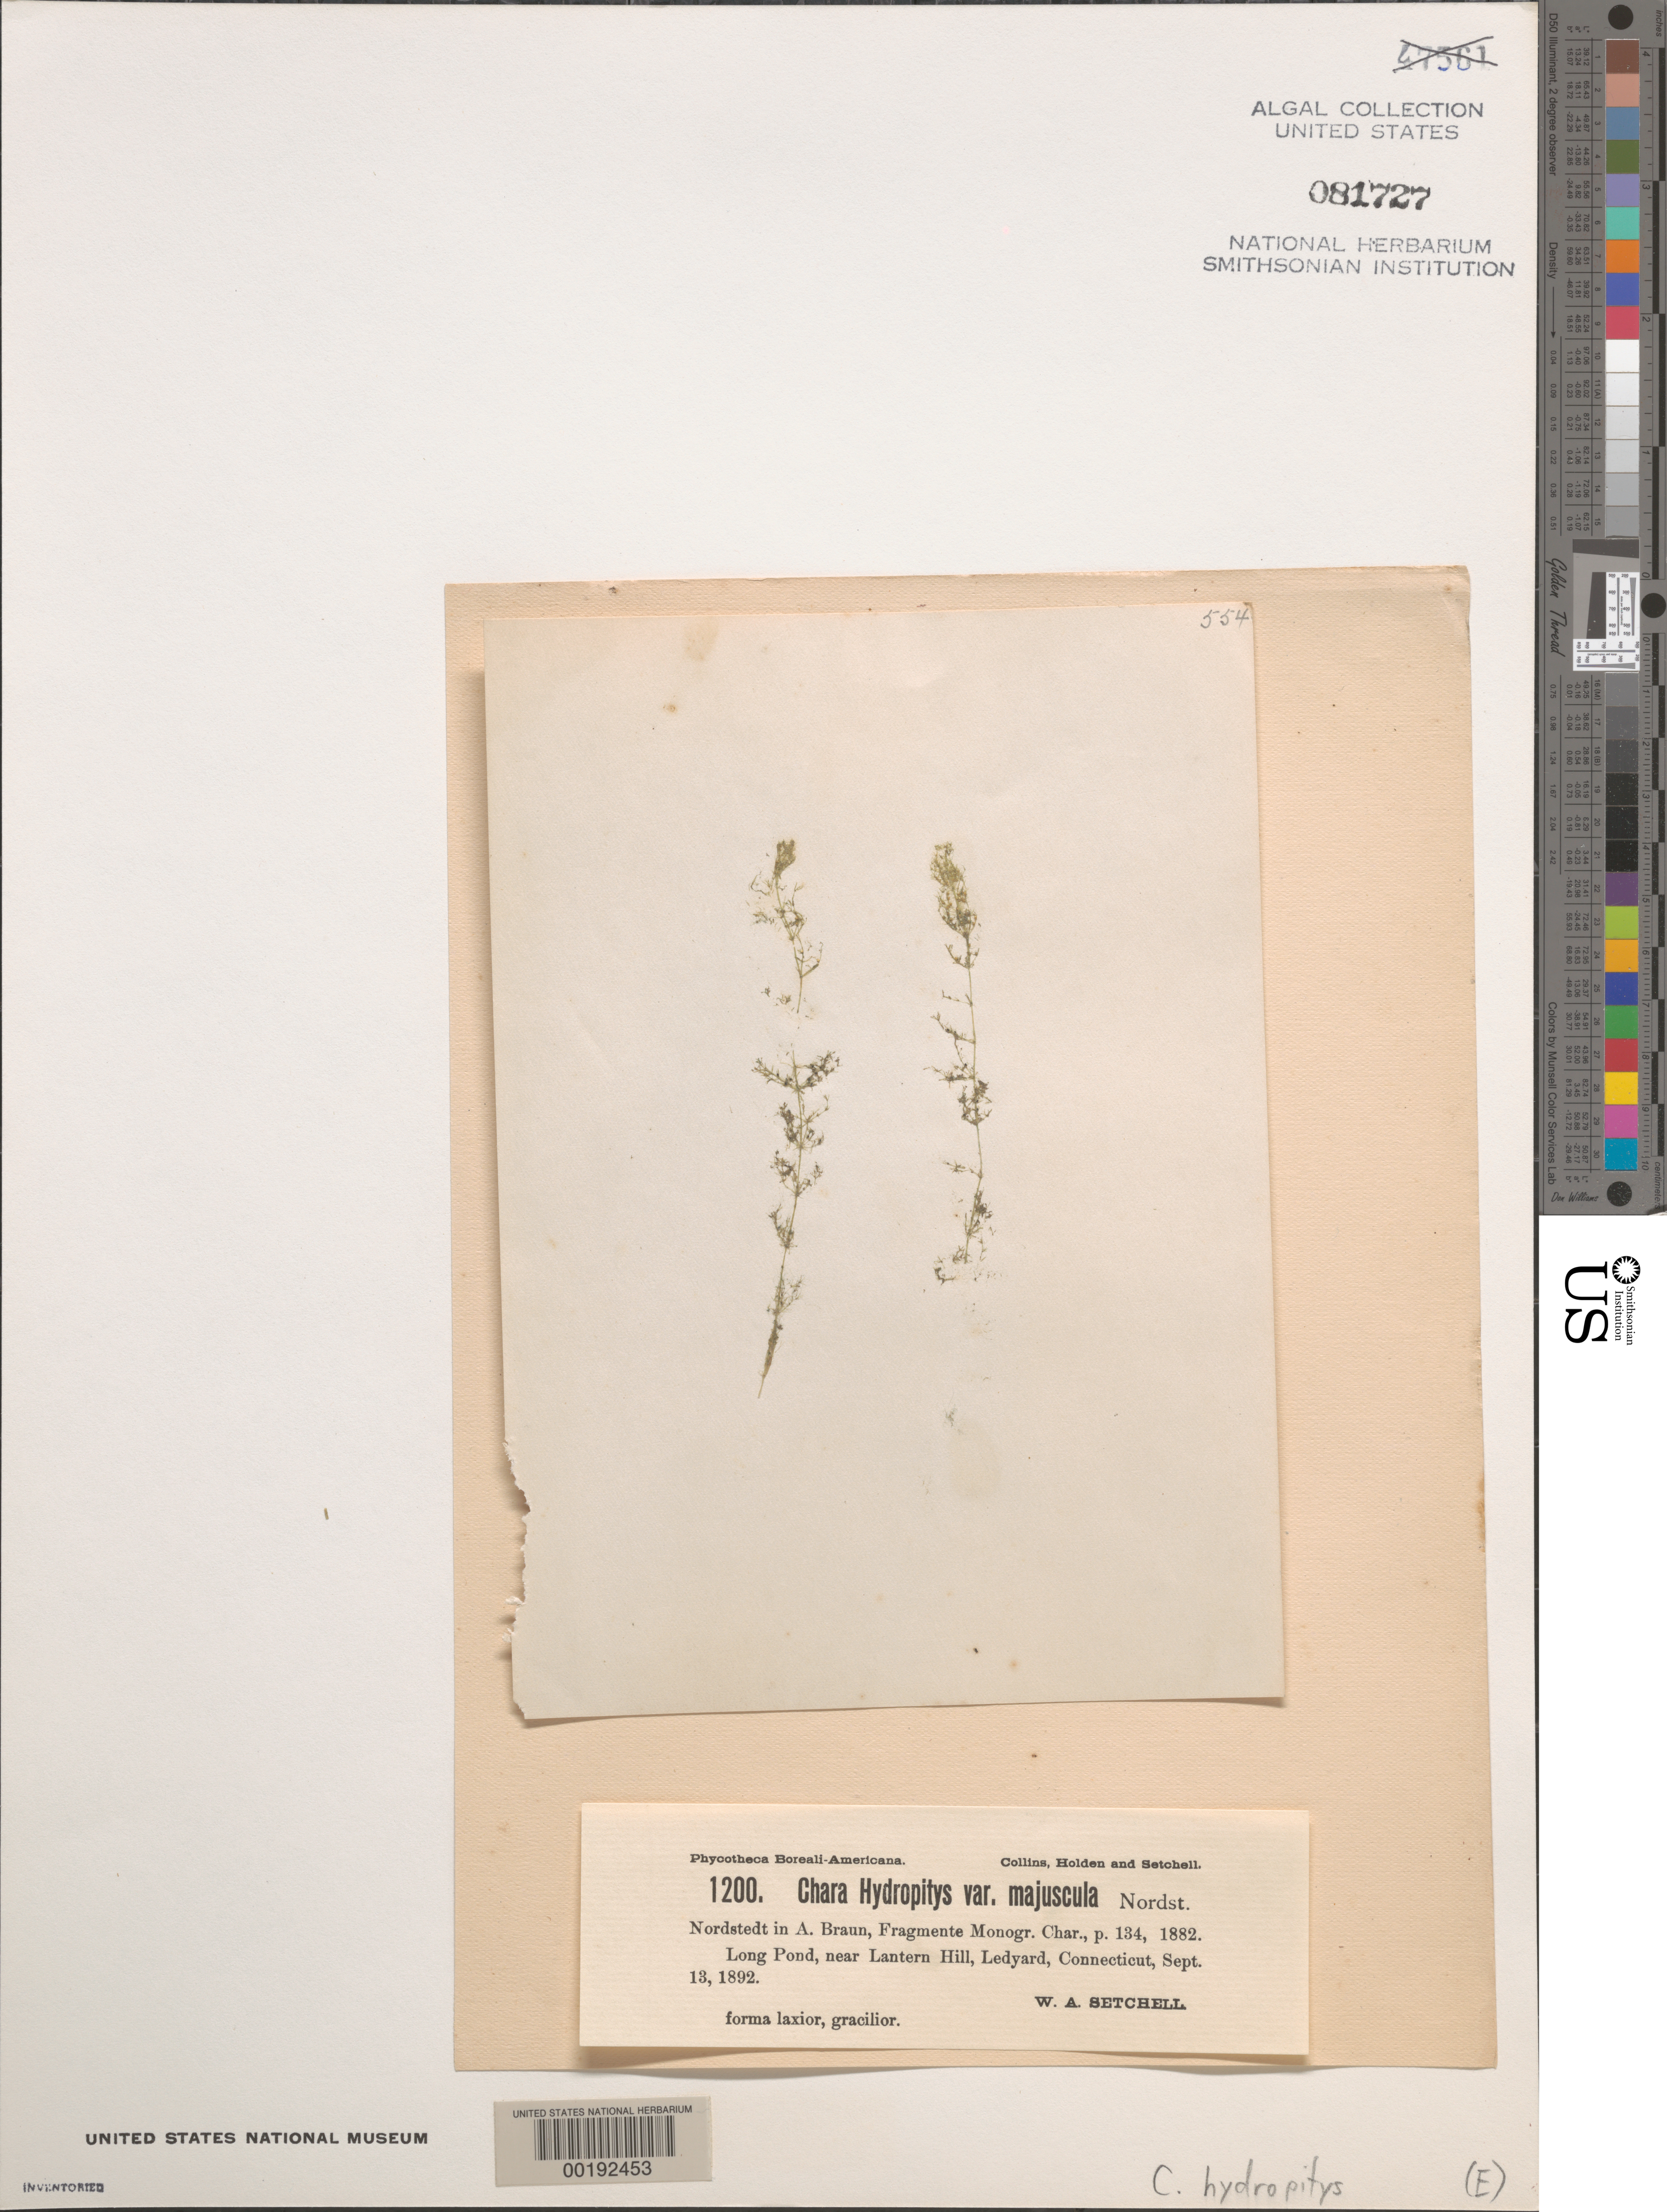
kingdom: Plantae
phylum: Charophyta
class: Charophyceae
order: Charales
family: Characeae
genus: Chara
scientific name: Chara hydropitys var. majuscula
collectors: W. Setchell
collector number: PB-A 1200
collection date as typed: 13 Sep 1892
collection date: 1892-09-13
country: United States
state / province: Connecticut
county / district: New London County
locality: Long Pond, near Lantern Hill, Ledyard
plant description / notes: Collins, Holden & Setchell, Phycotheca Boreali-Americana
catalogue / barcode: US 81727